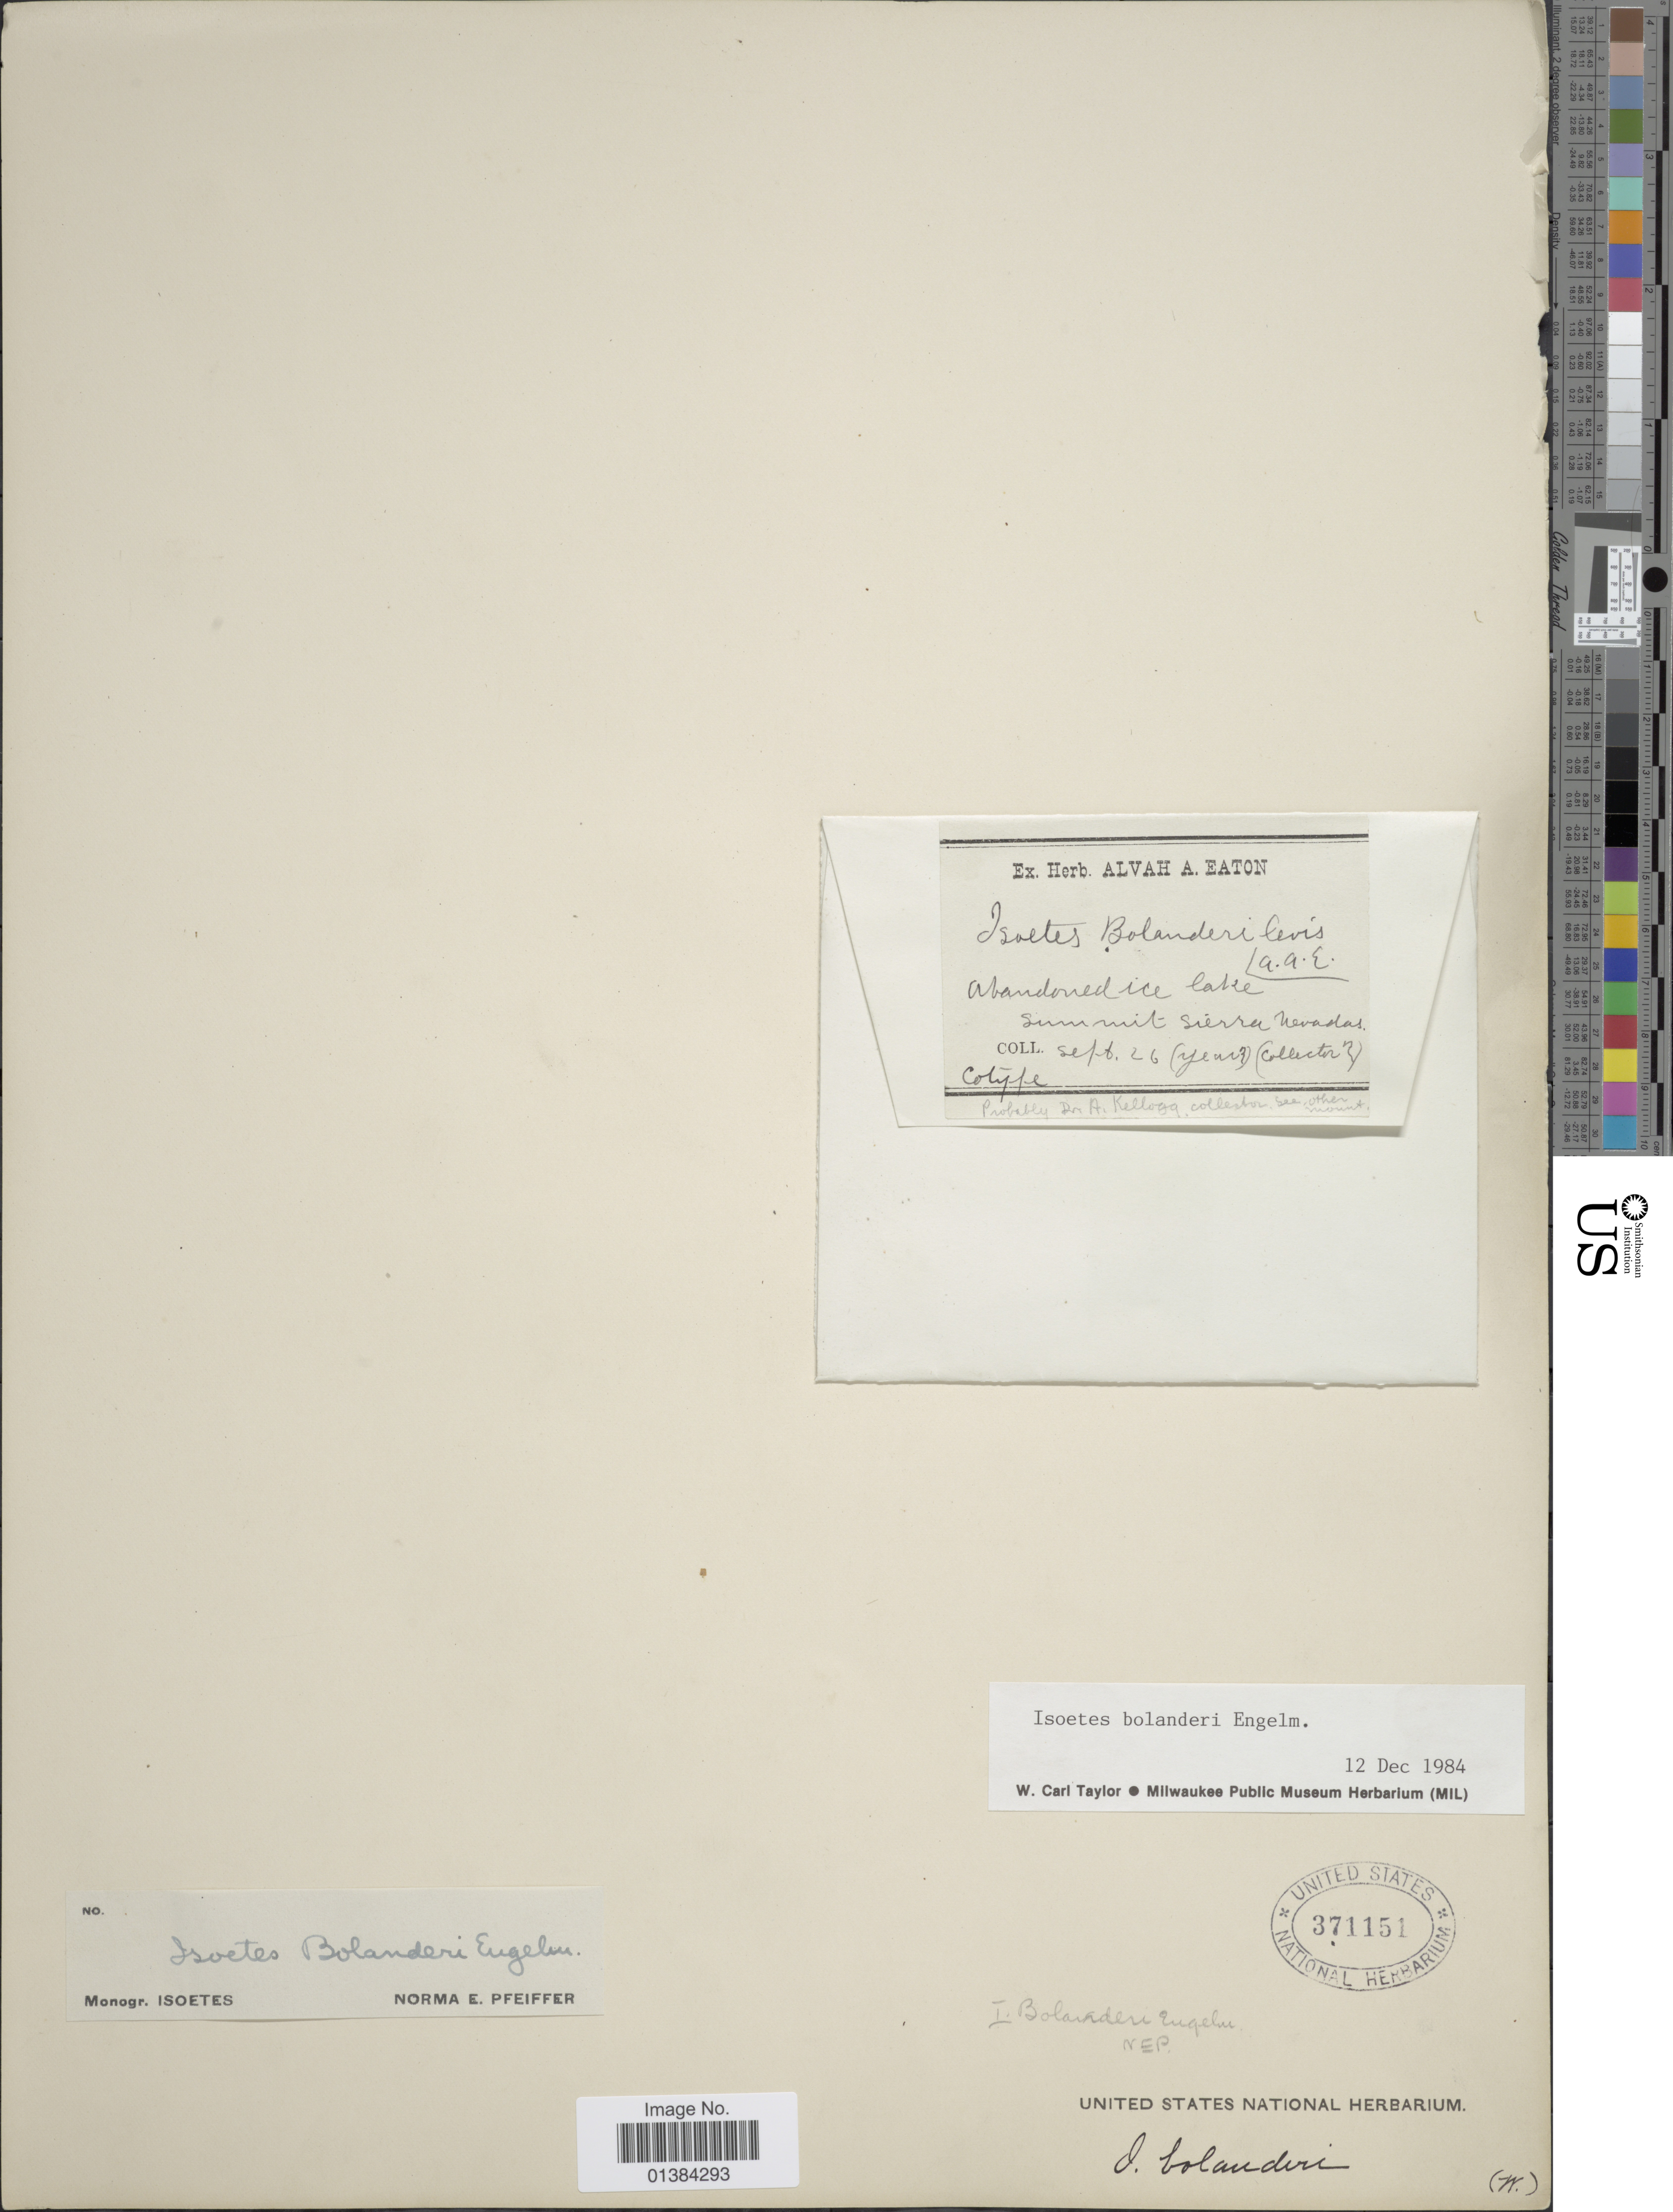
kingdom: Plantae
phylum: Tracheophyta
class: Lycopodiopsida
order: Isoetales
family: Isoetaceae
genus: Isoetes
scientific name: Isoetes bolanderi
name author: Engelm.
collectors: ex herb. Alvah A. Eaton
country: United States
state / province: California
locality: Abandoned ice lake, summit Sierra Nevada.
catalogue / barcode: US 371151